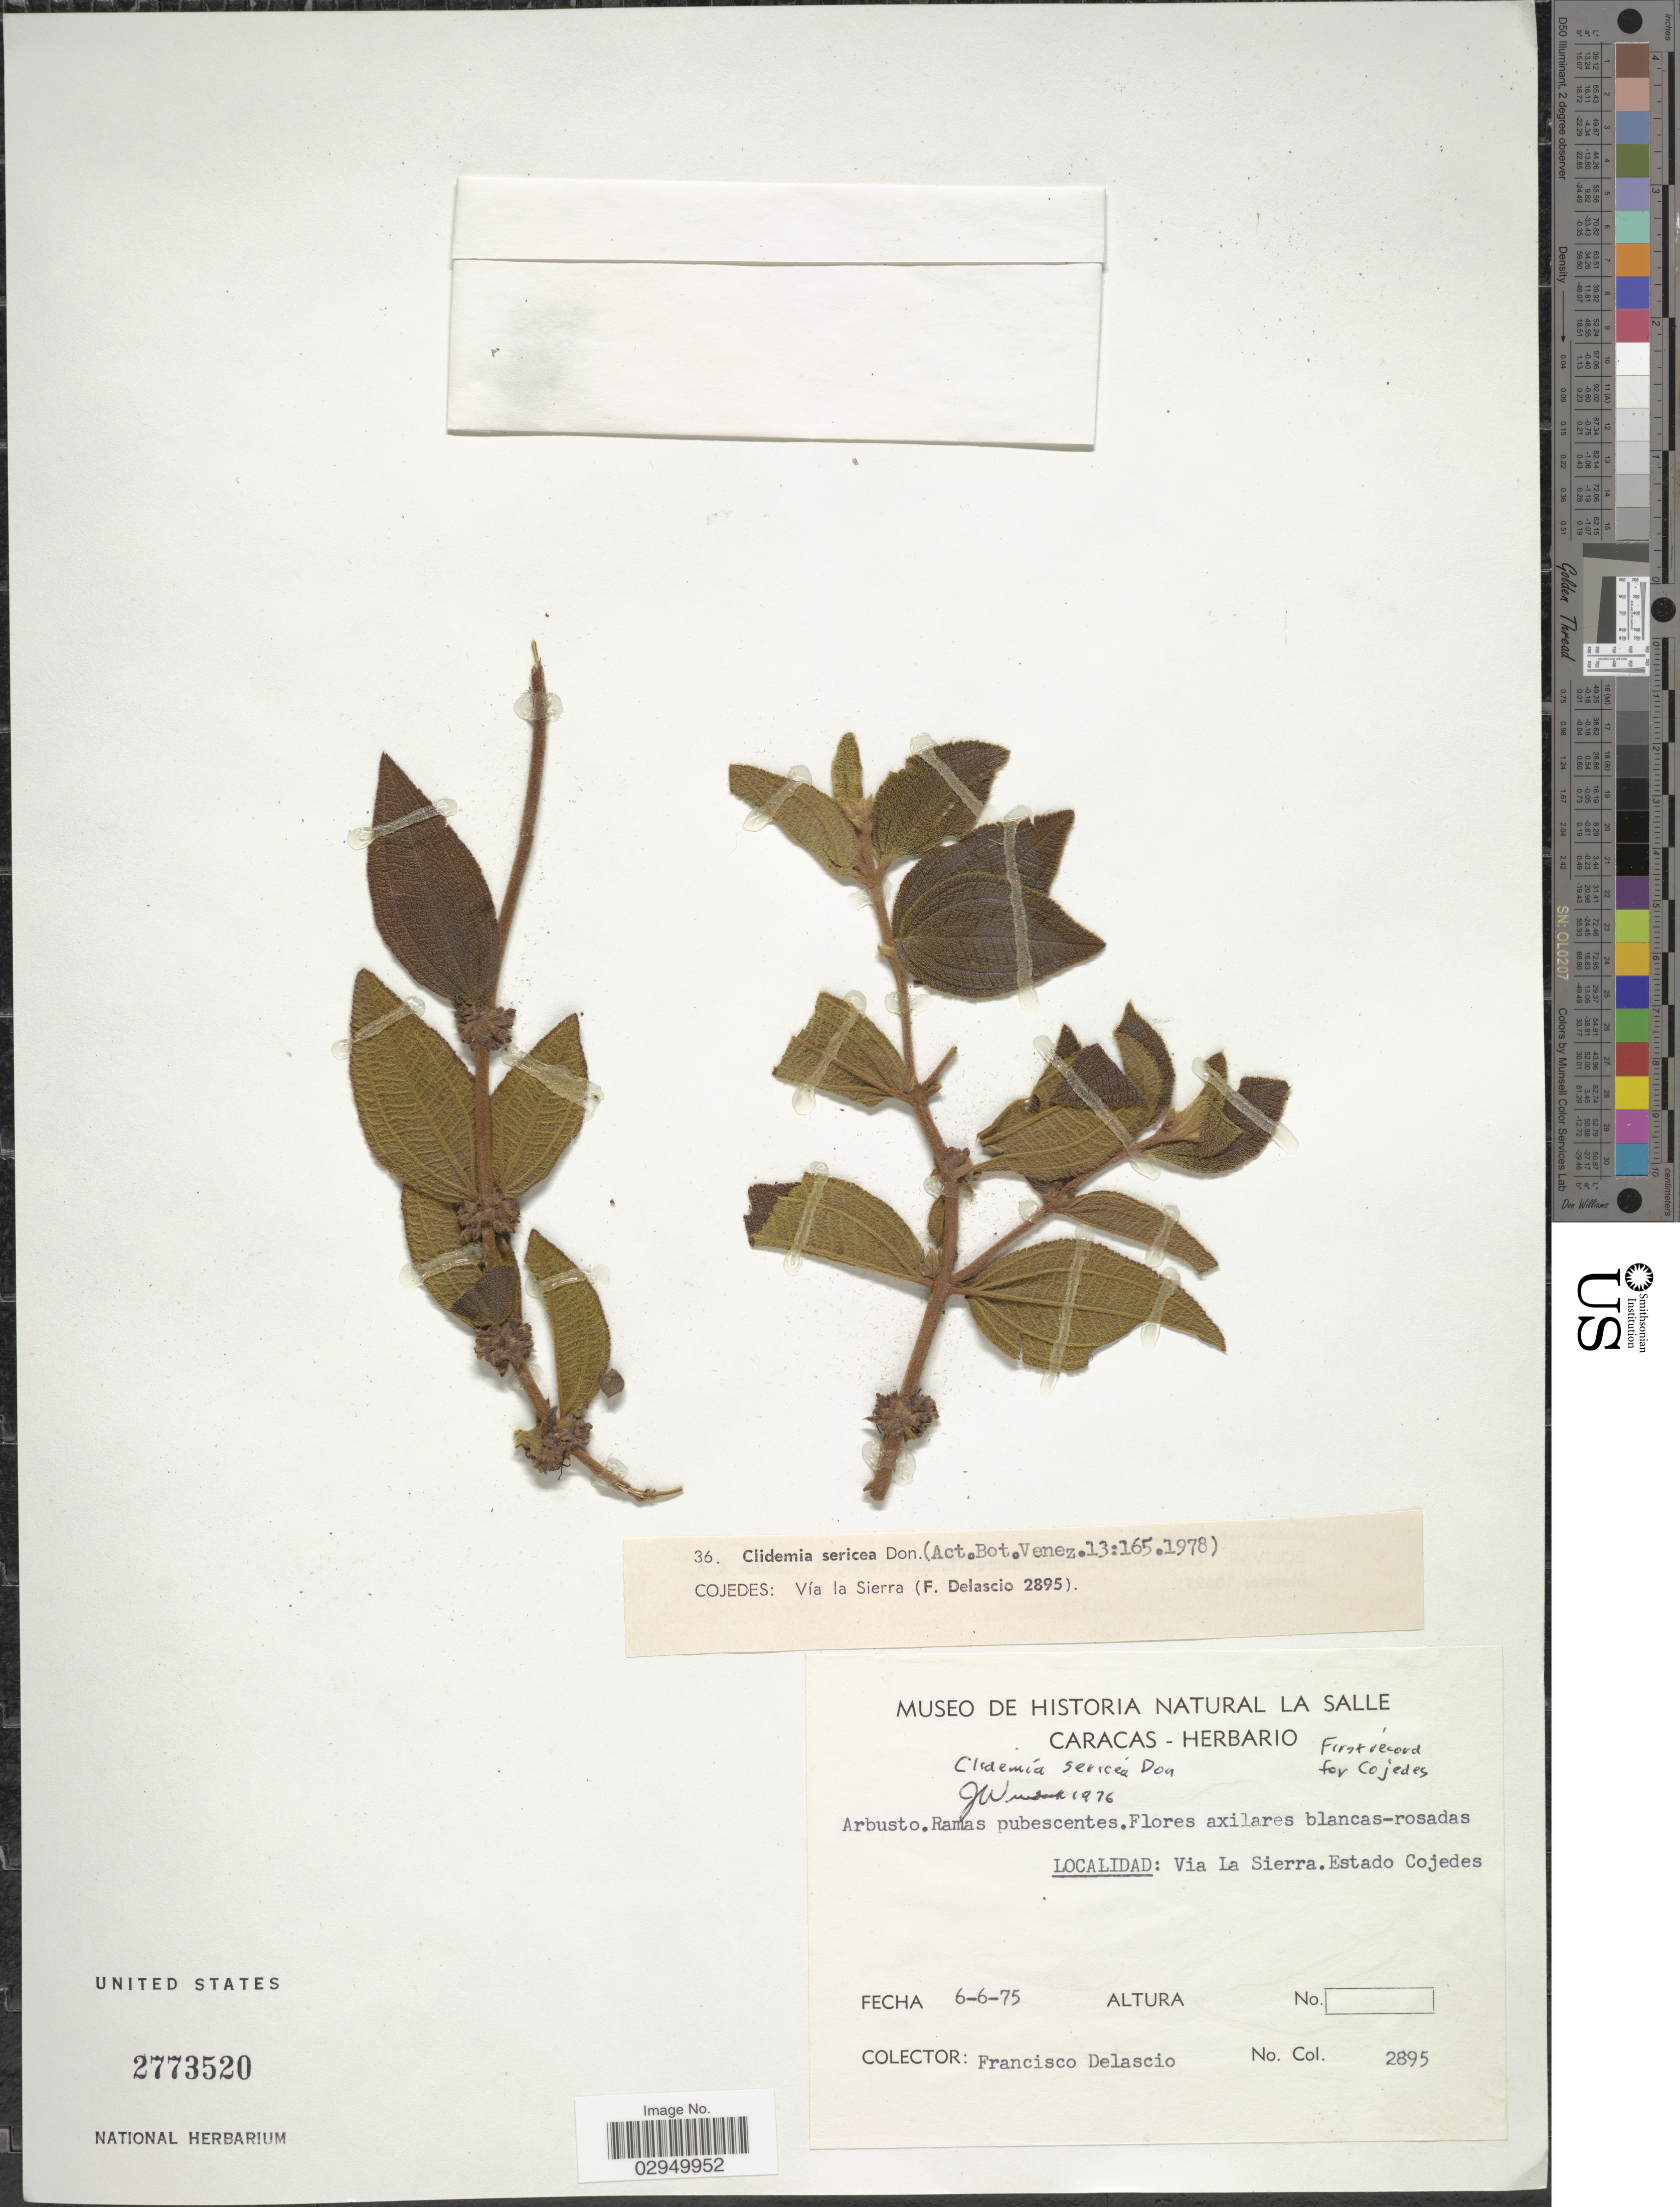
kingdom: Plantae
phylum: Tracheophyta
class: Magnoliopsida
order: Myrtales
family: Melastomataceae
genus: Clidemia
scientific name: Clidemia rubra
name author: (Aubl.) Mart.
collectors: F. Delascio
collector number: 2895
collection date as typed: Transcribed d/m/y: 6/6/75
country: Venezuela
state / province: Cojedes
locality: Via La Sierra.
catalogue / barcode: US 2773520